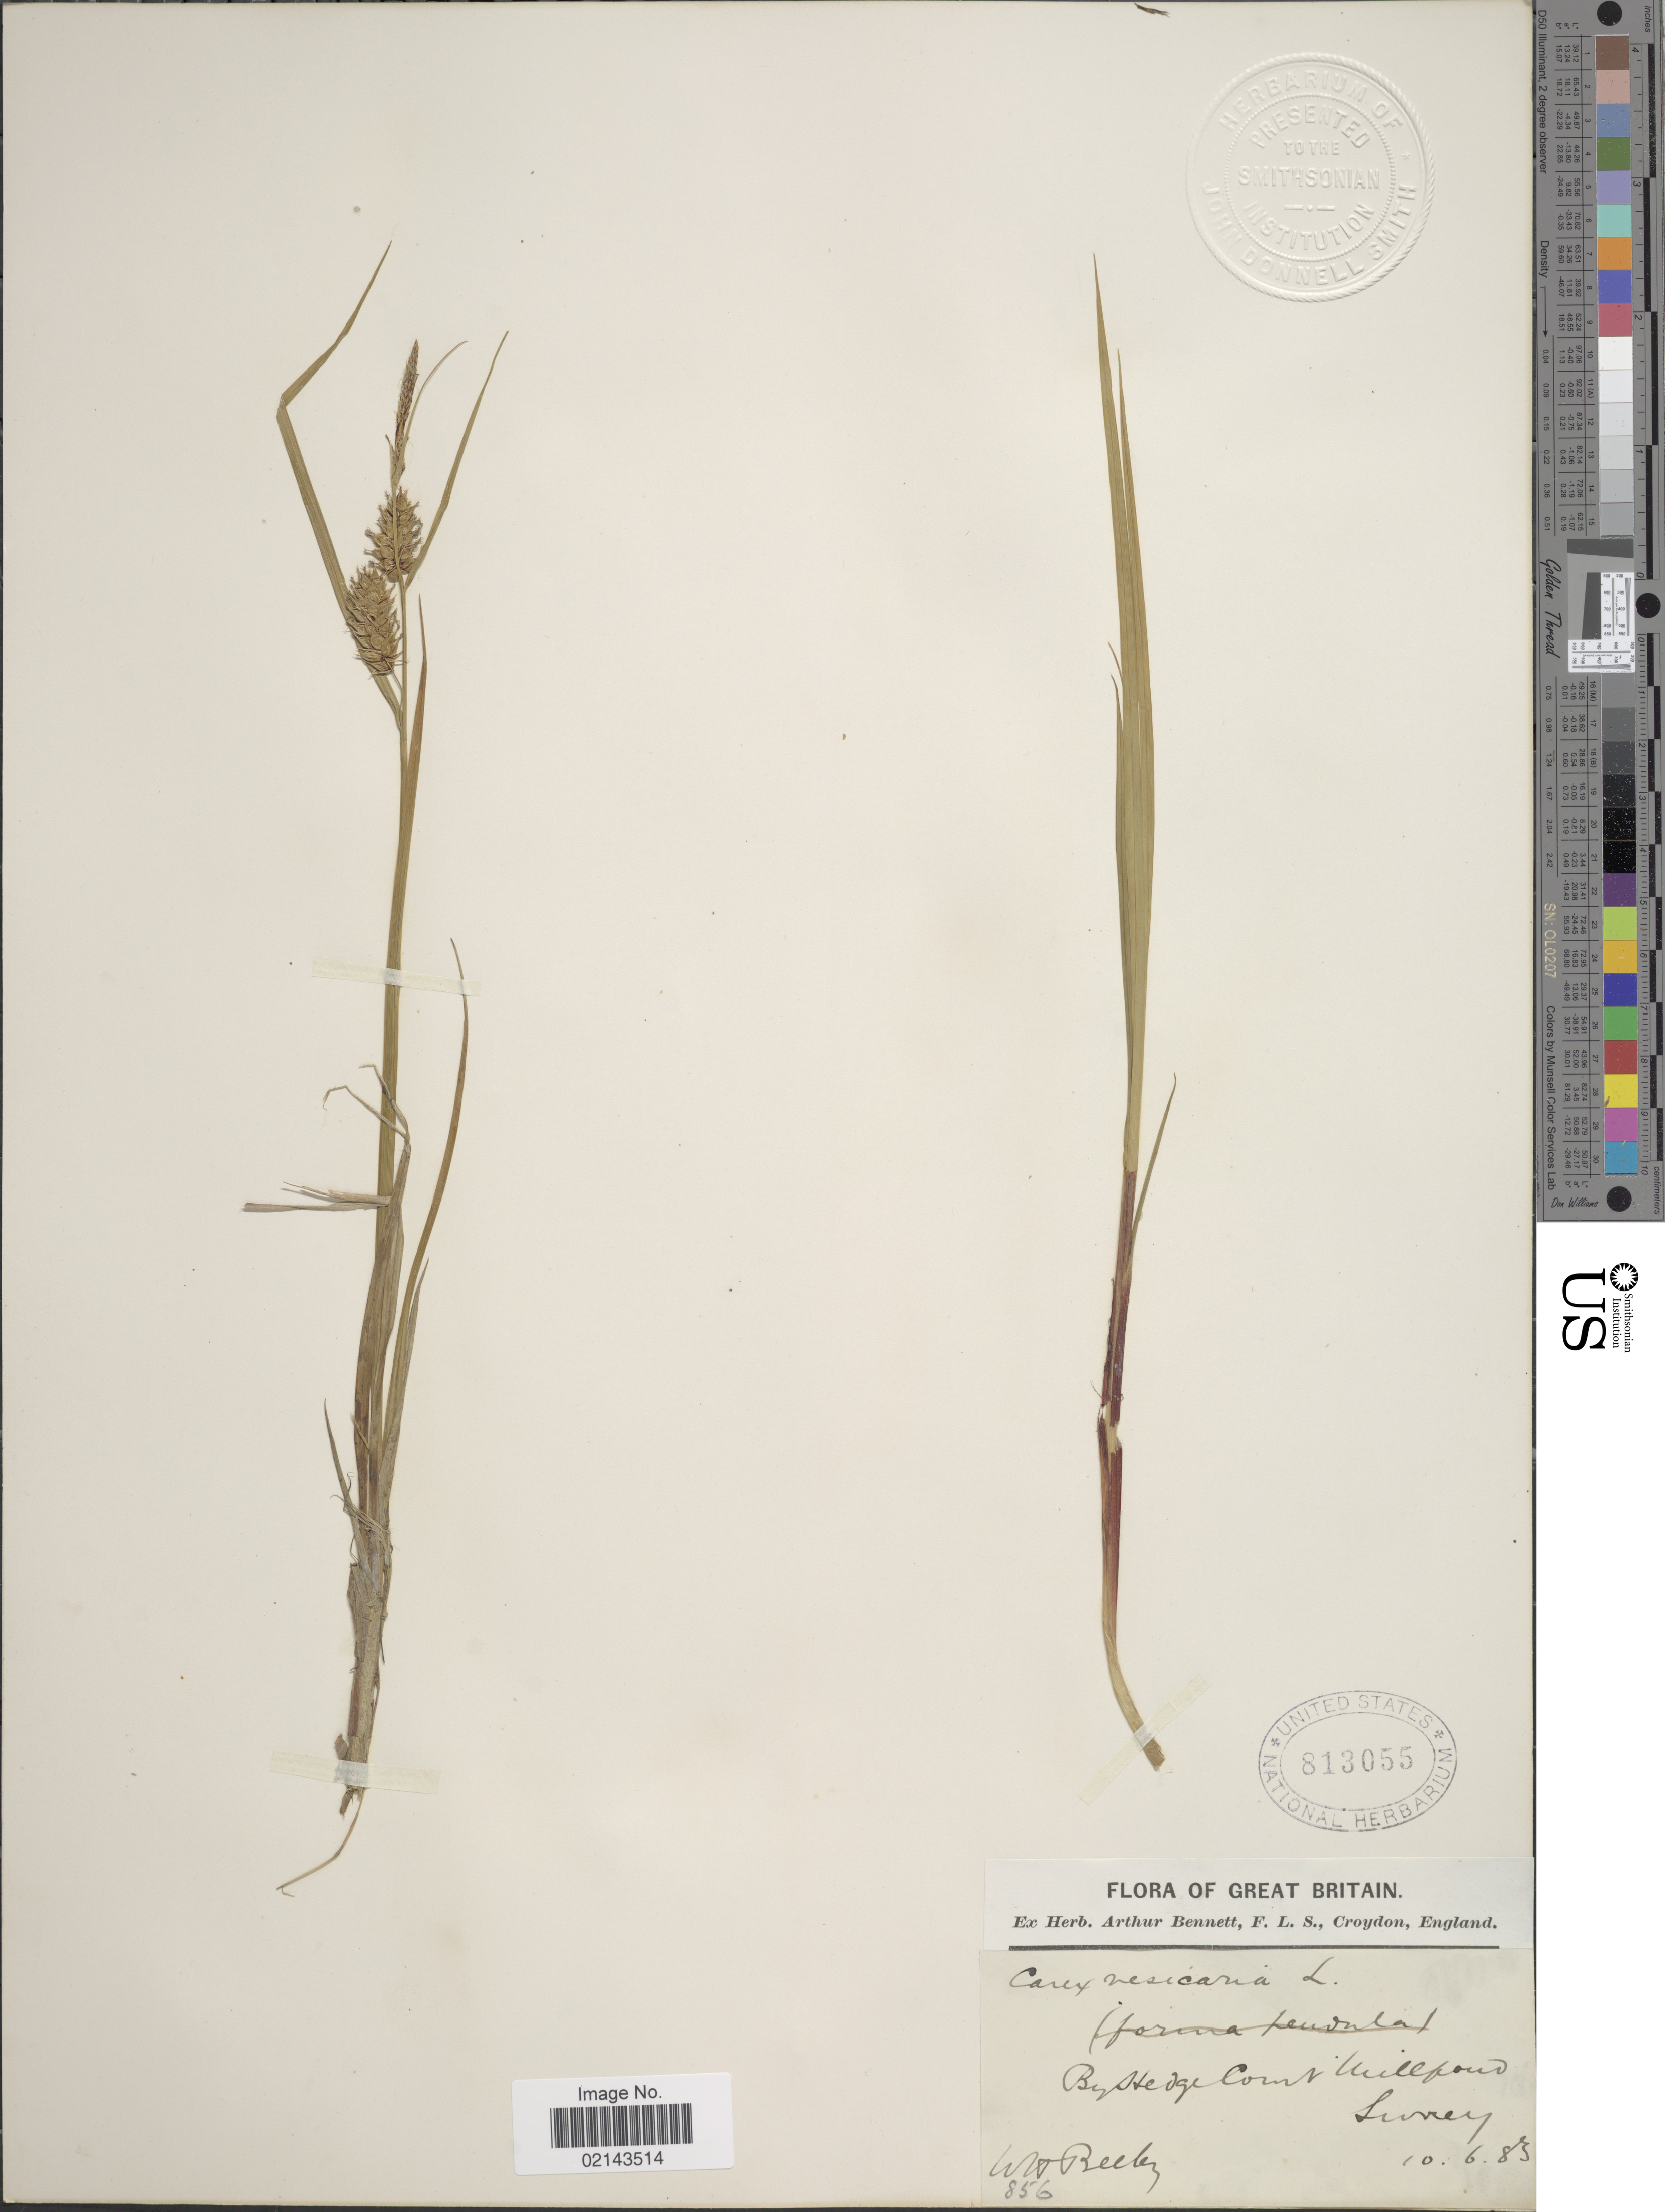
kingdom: Plantae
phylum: Tracheophyta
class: Liliopsida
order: Poales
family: Cyperaceae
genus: Carex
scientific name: Carex vesicaria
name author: L.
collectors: W. Beeby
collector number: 856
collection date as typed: Transcribed d/m/y: 10/6/83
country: United Kingdom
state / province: England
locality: Great Britain, By hedge Count Millpond, Surrey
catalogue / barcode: US 813055